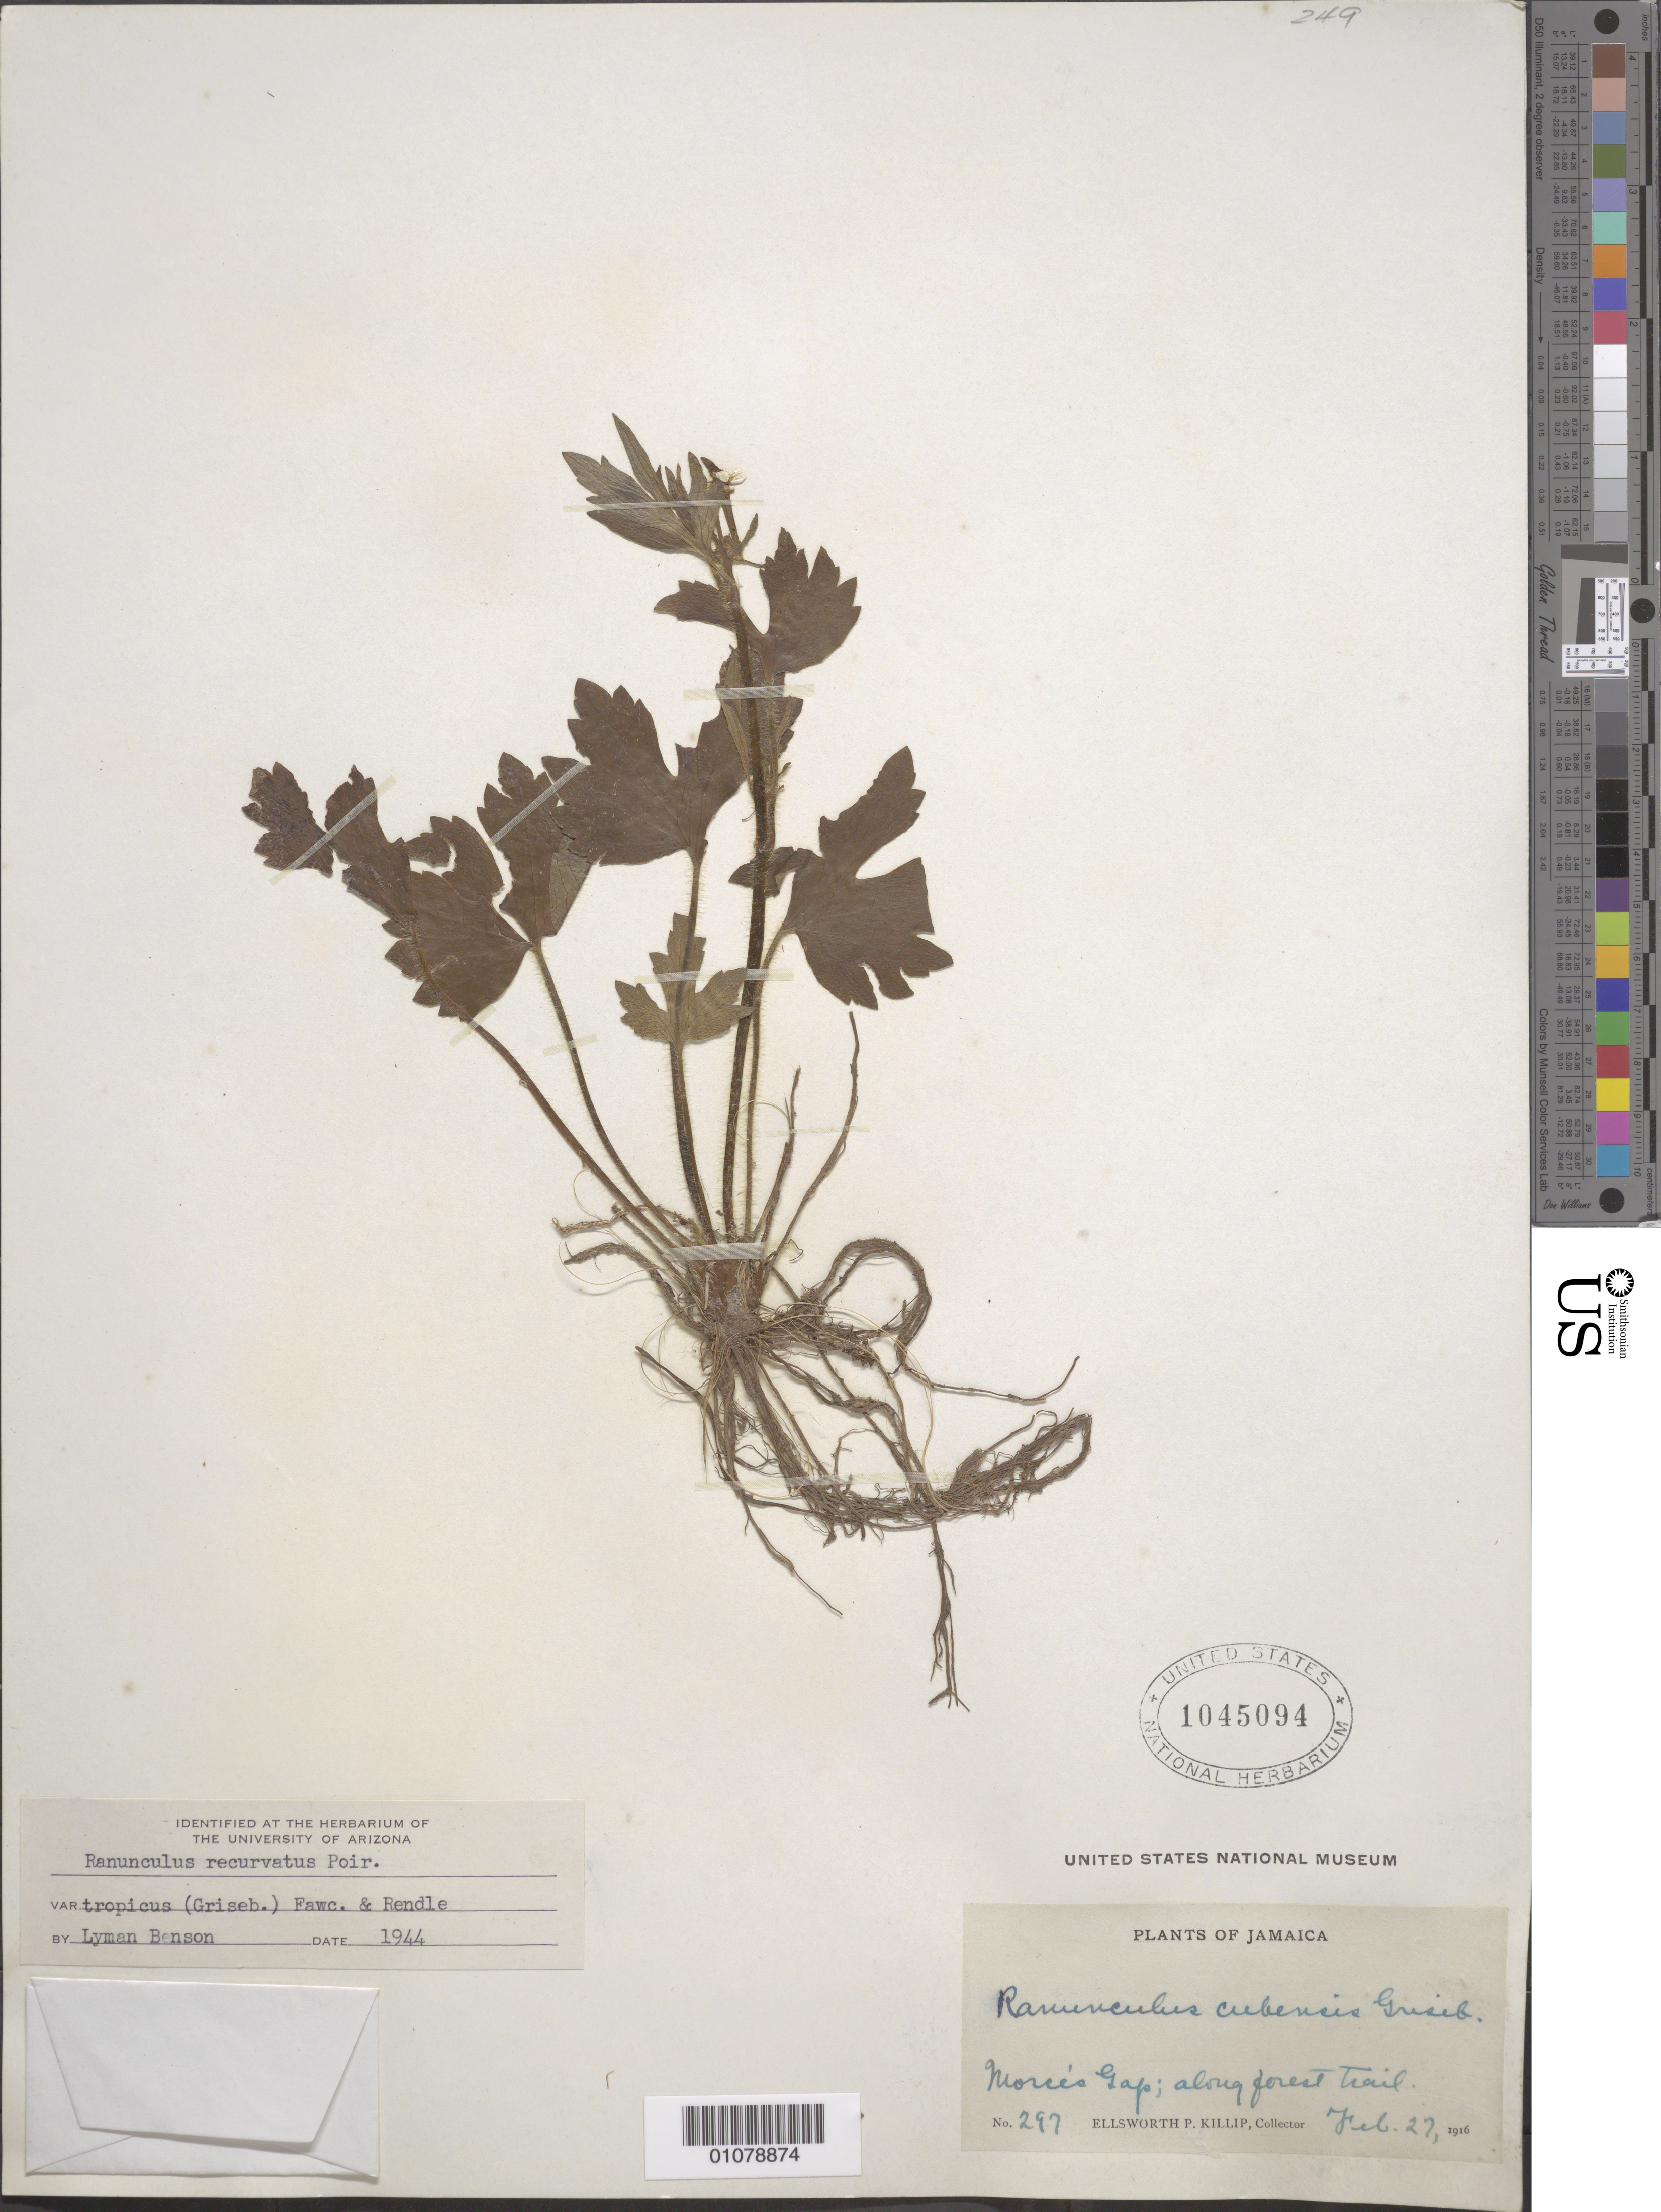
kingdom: Plantae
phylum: Tracheophyta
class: Magnoliopsida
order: Ranunculales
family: Ranunculaceae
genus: Ranunculus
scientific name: Ranunculus recurvatus var. tropicus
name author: (Griseb.) Fawc. & Rendle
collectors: E. P. Killip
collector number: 297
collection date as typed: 27 Feb 1916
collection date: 1916-02-27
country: Jamaica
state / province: Portland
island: Jamaica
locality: Morce's Gap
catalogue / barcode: US 1045094